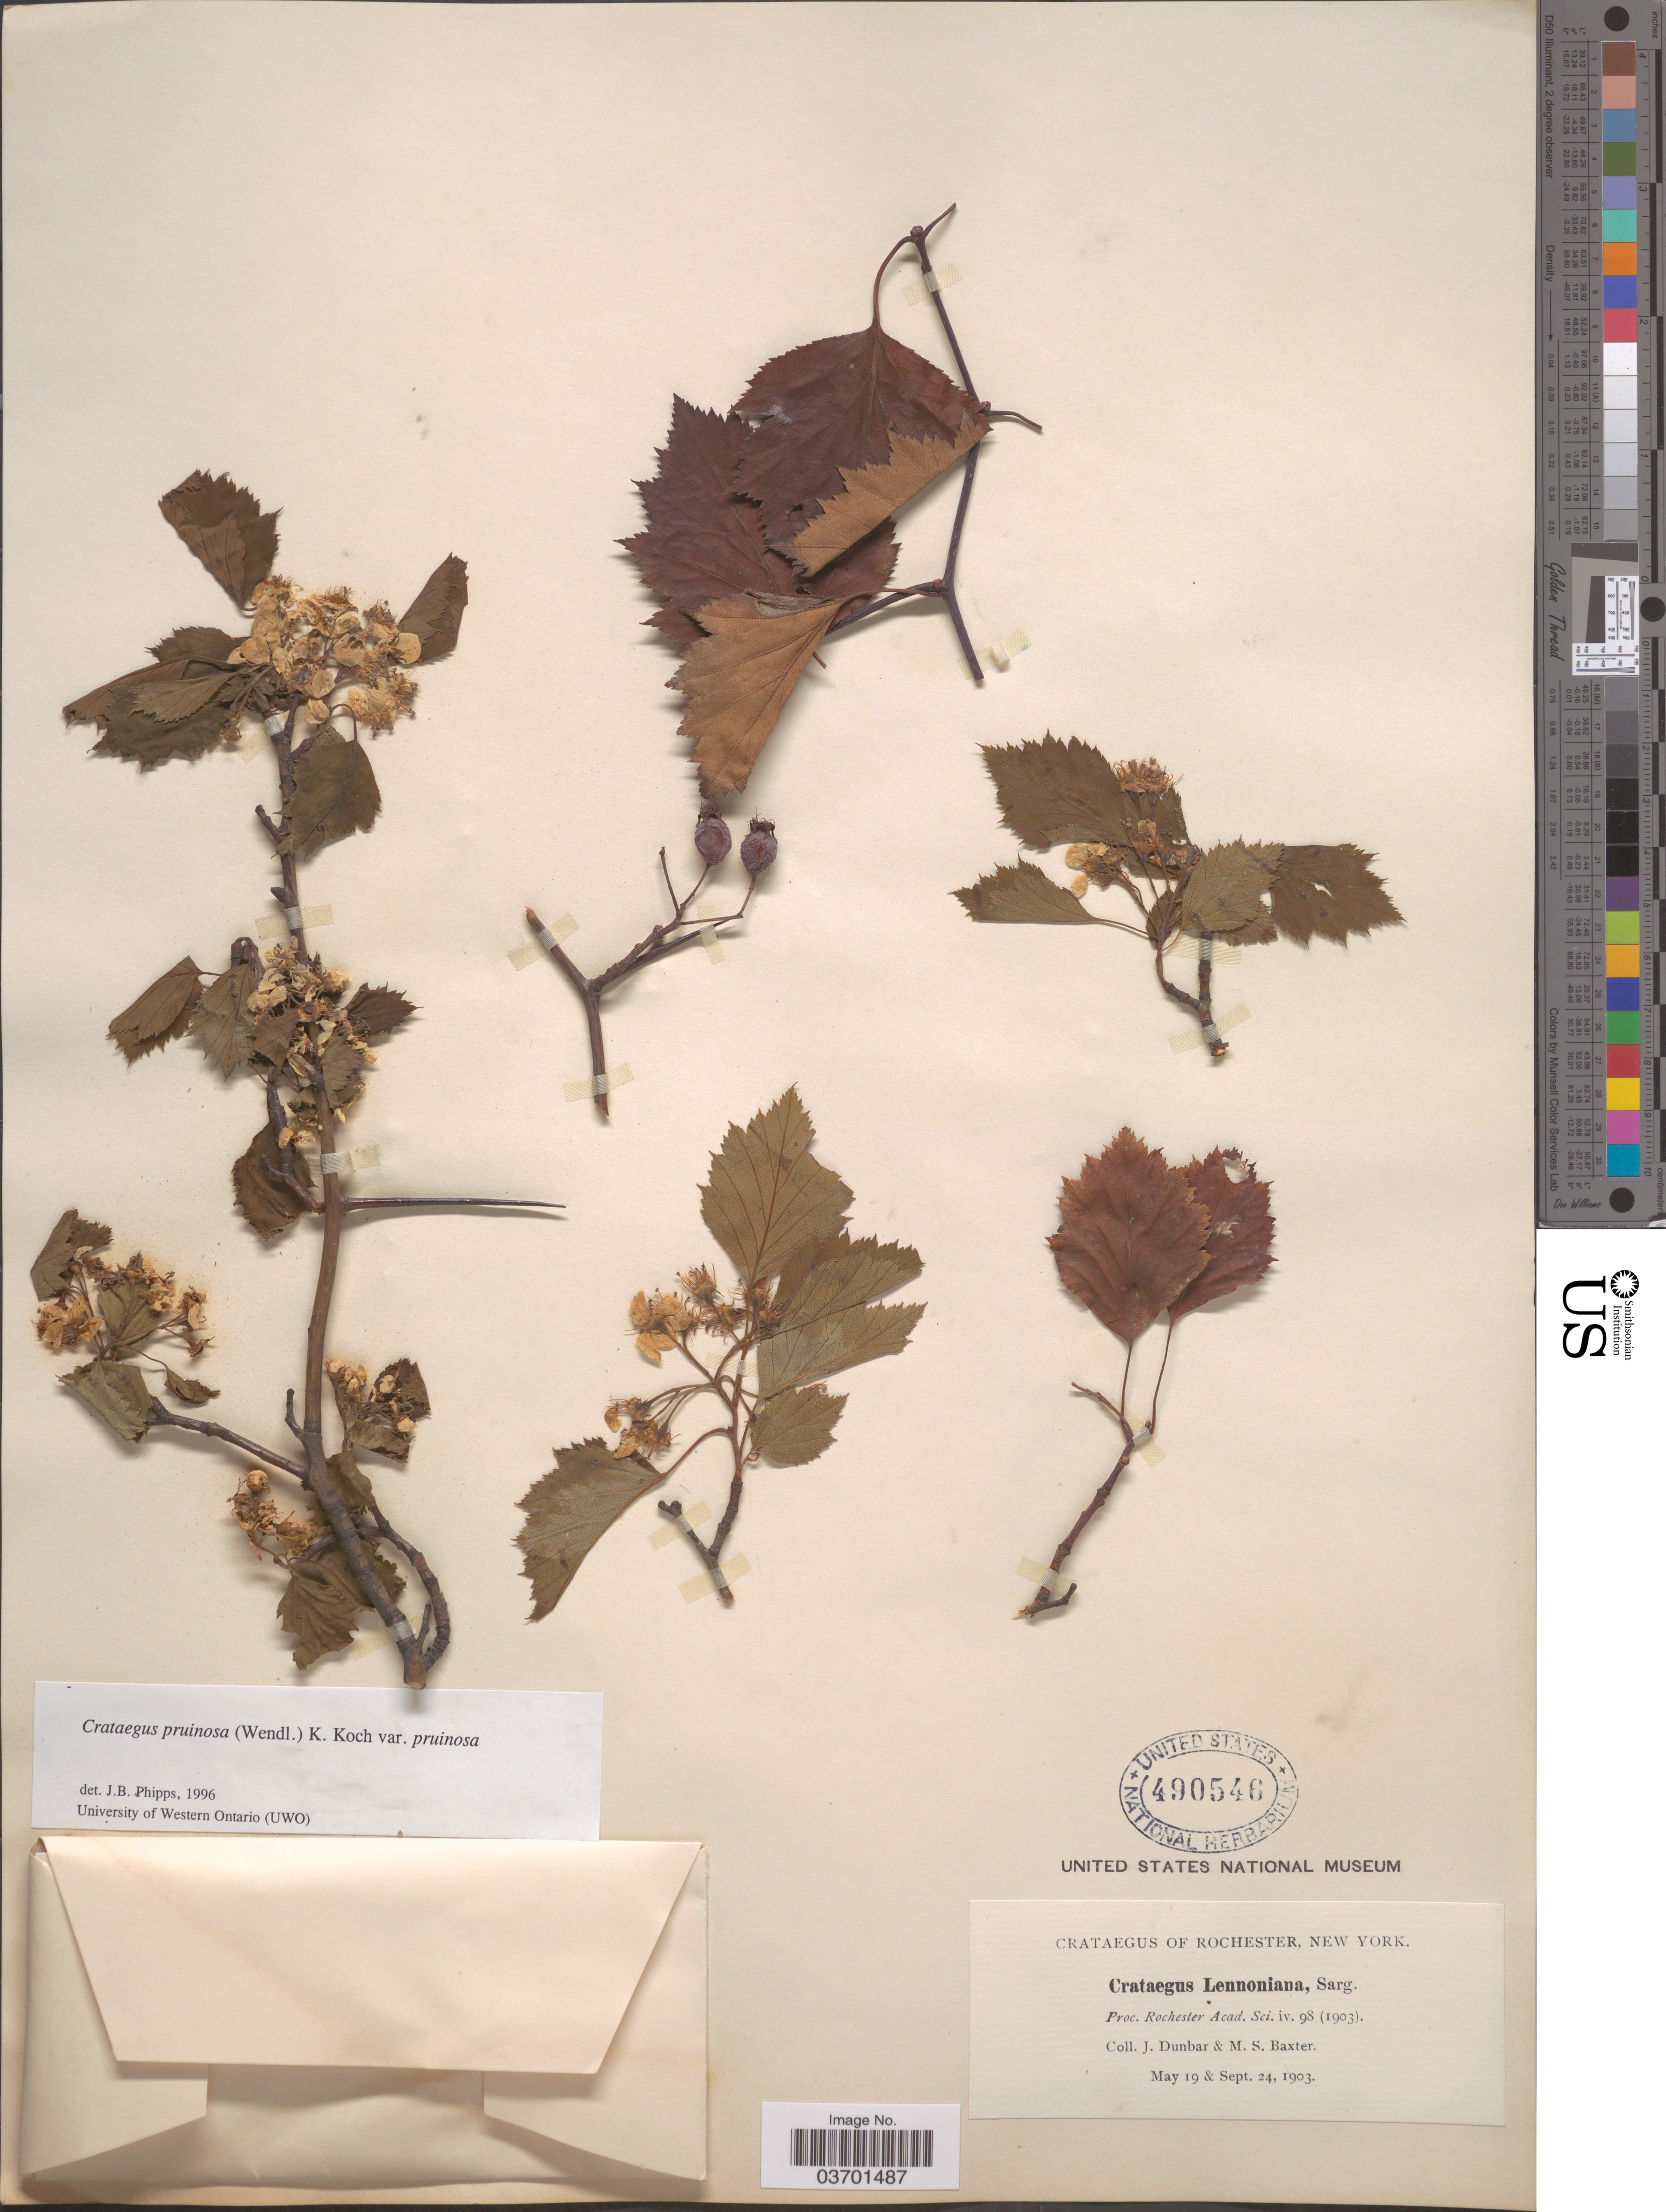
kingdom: Plantae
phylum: Tracheophyta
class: Magnoliopsida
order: Rosales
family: Rosaceae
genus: Crataegus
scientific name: Crataegus pruinosa var. pruinosa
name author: (H.L. Wendl.) K. Koch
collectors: J. Dunbar & M. Baxter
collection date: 1903-05-19/1903-09-24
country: United States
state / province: New York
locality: Rochester.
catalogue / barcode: US 490546